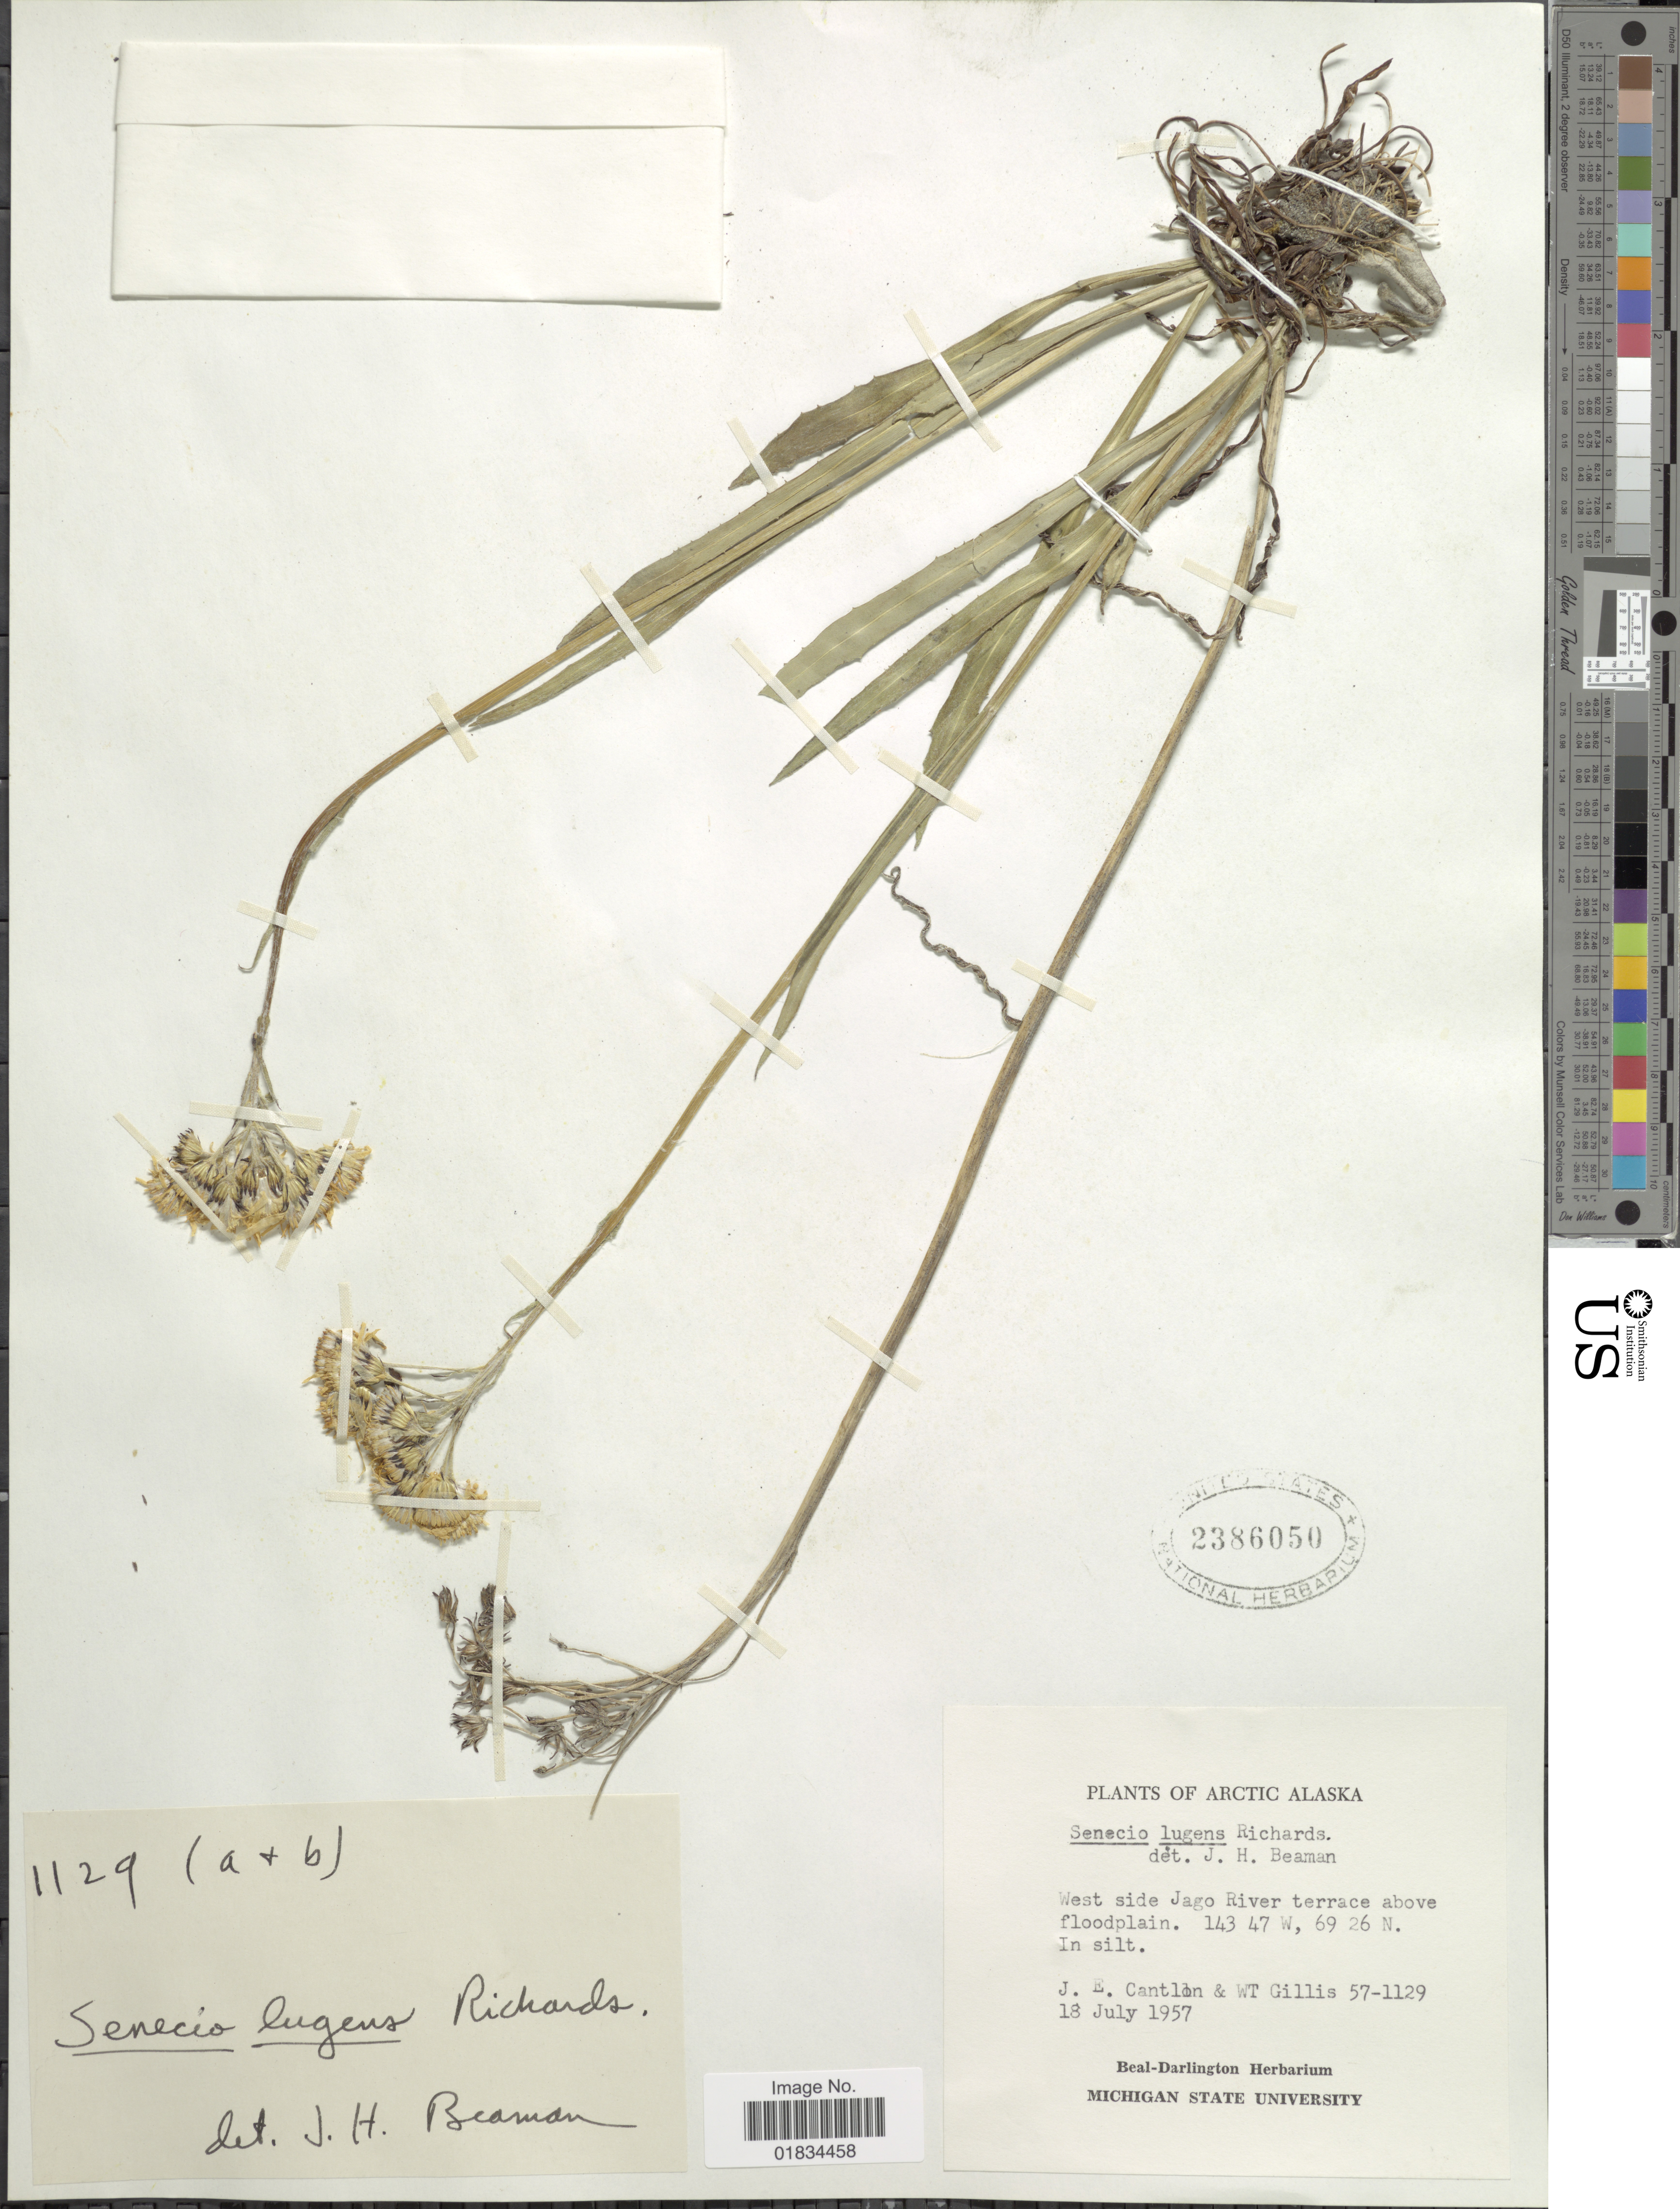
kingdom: Plantae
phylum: Tracheophyta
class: Magnoliopsida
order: Asterales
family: Asteraceae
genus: Senecio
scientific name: Senecio lugens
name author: Richardson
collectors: J. Cantlon & W. T. Gillis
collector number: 57-1129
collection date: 1957-07-18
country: United States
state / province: Alaska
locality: Arctic Alaska, West Side Jago River terrace above floodplain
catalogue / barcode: US 2386050